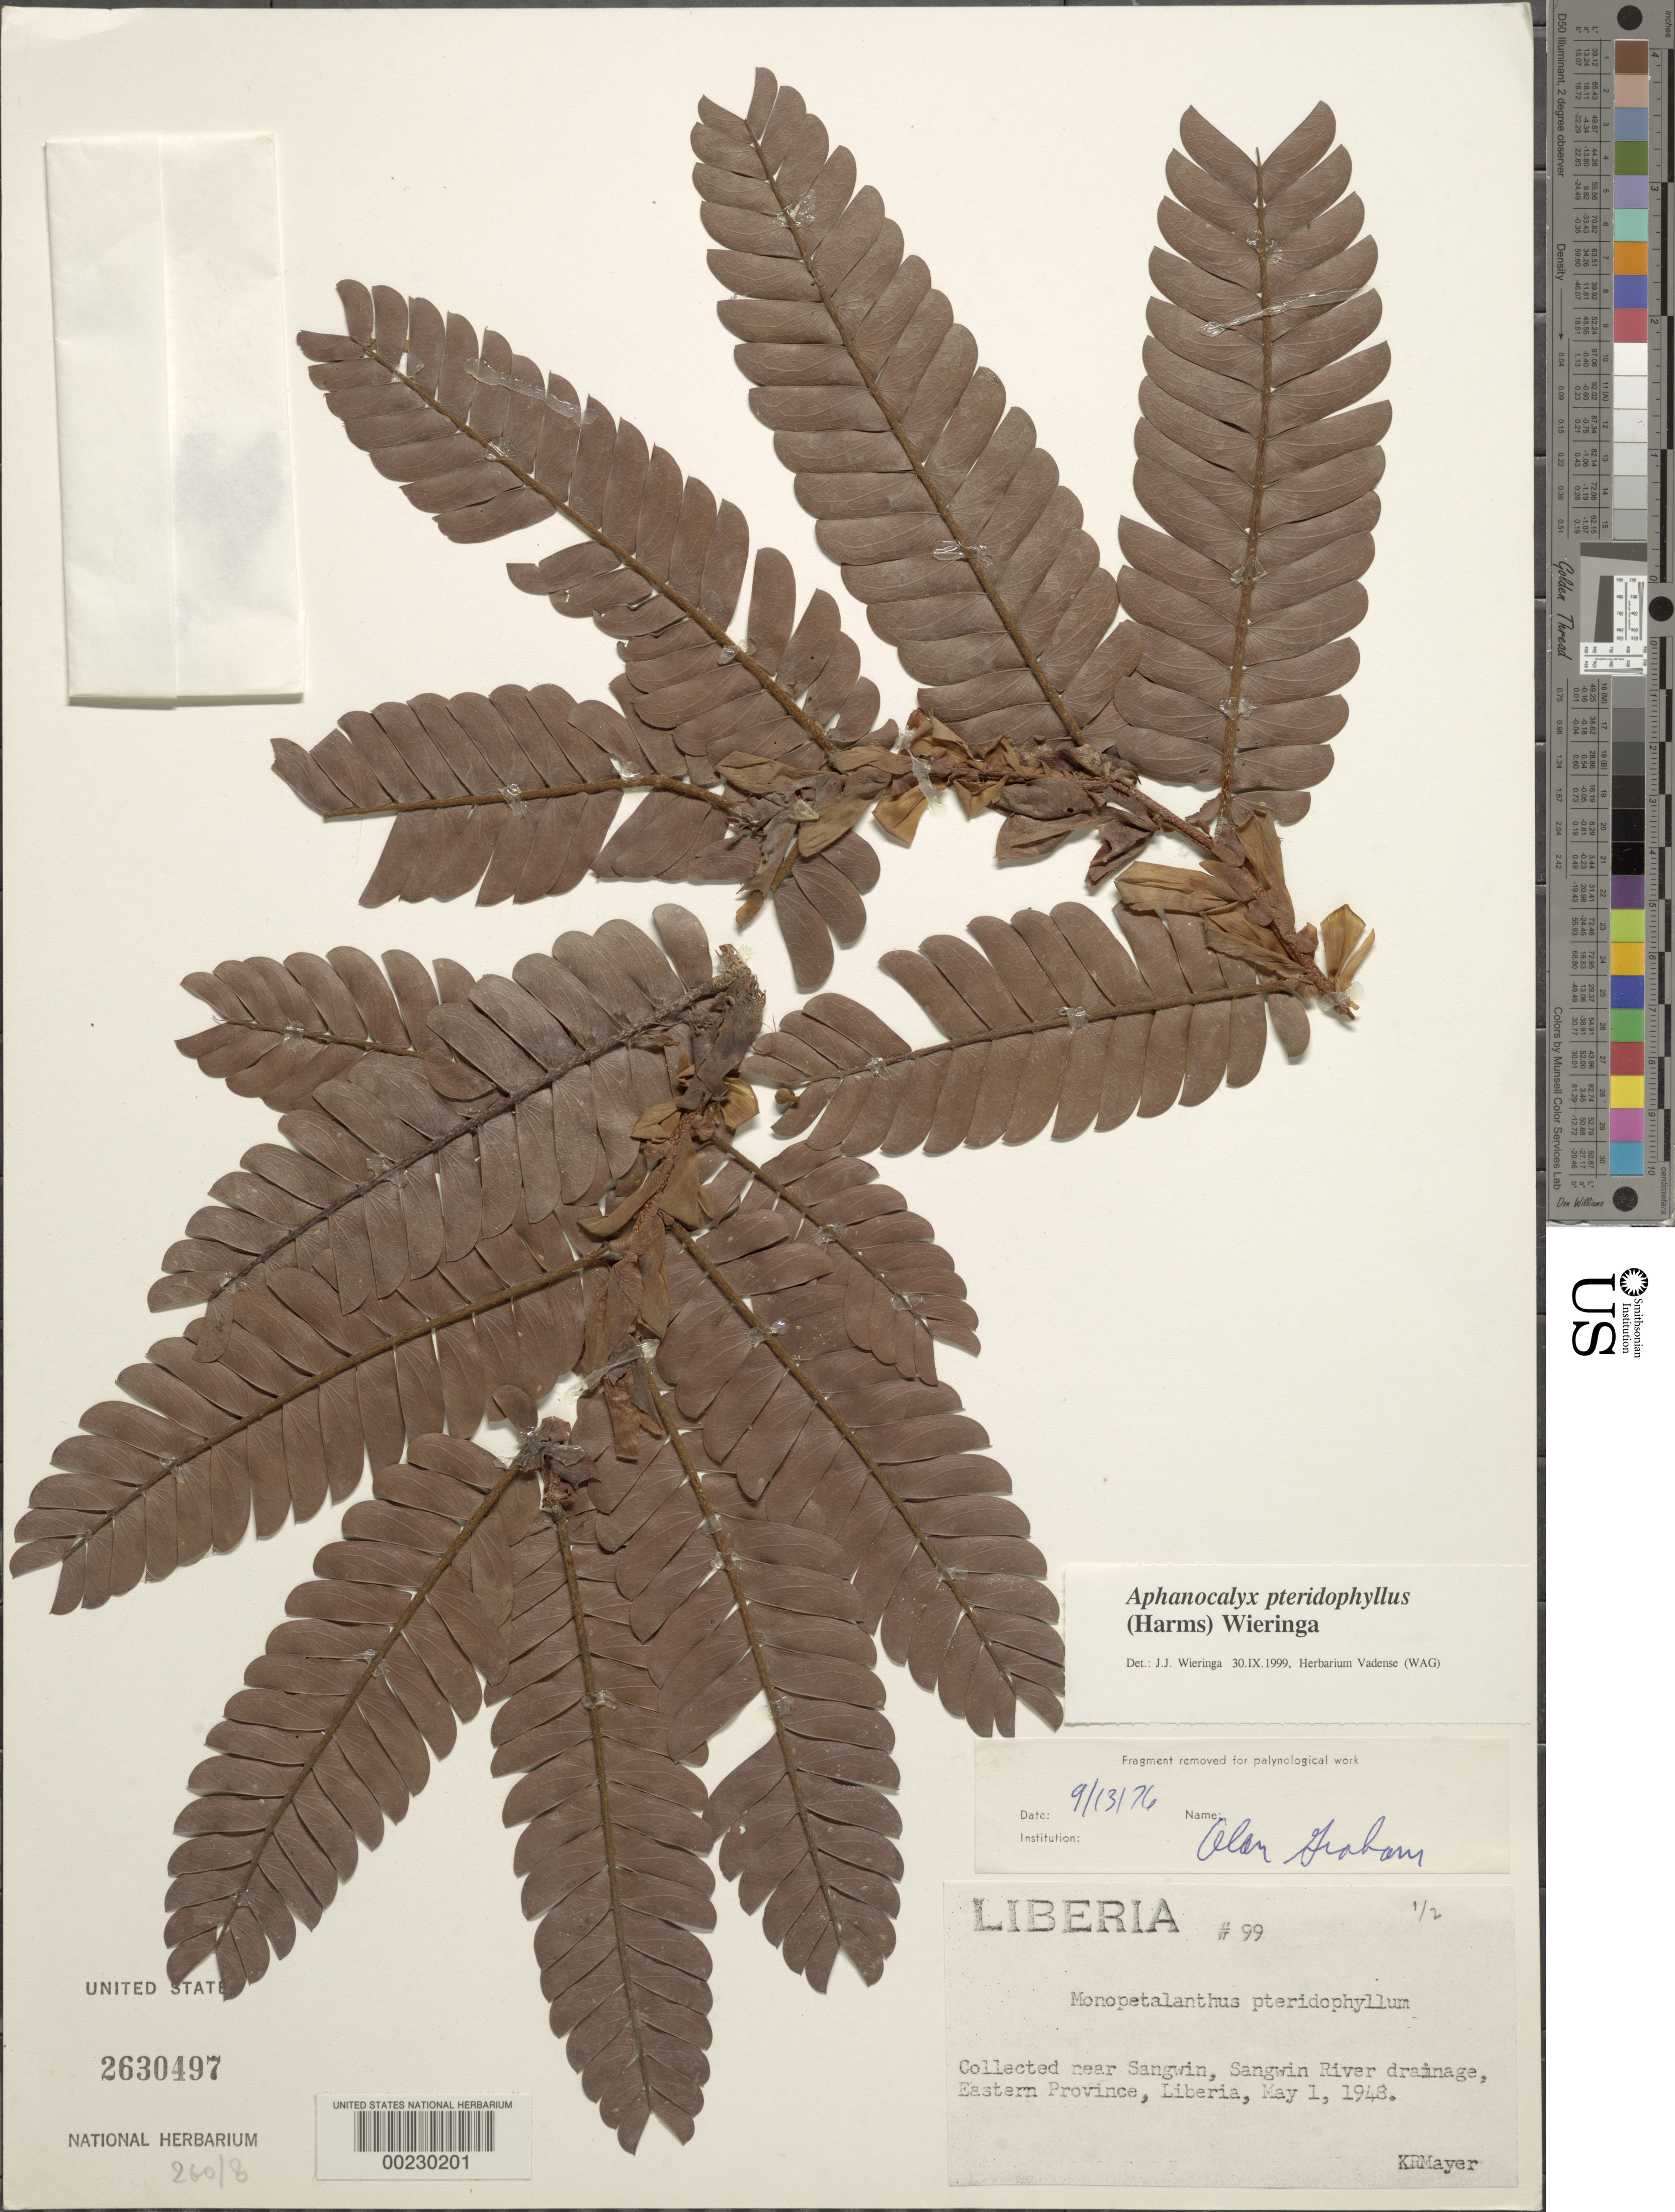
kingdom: Plantae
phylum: Tracheophyta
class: Magnoliopsida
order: Fabales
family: Fabaceae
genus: Aphanocalyx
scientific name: Aphanocalyx pteridophyllus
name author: (Harms) Wieringa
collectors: K. R. Mayer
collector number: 99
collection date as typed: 01 May 1948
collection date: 1948-05-01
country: Liberia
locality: Near Sangwin, Sangwin River drainage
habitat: River drainage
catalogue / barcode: US 2630497